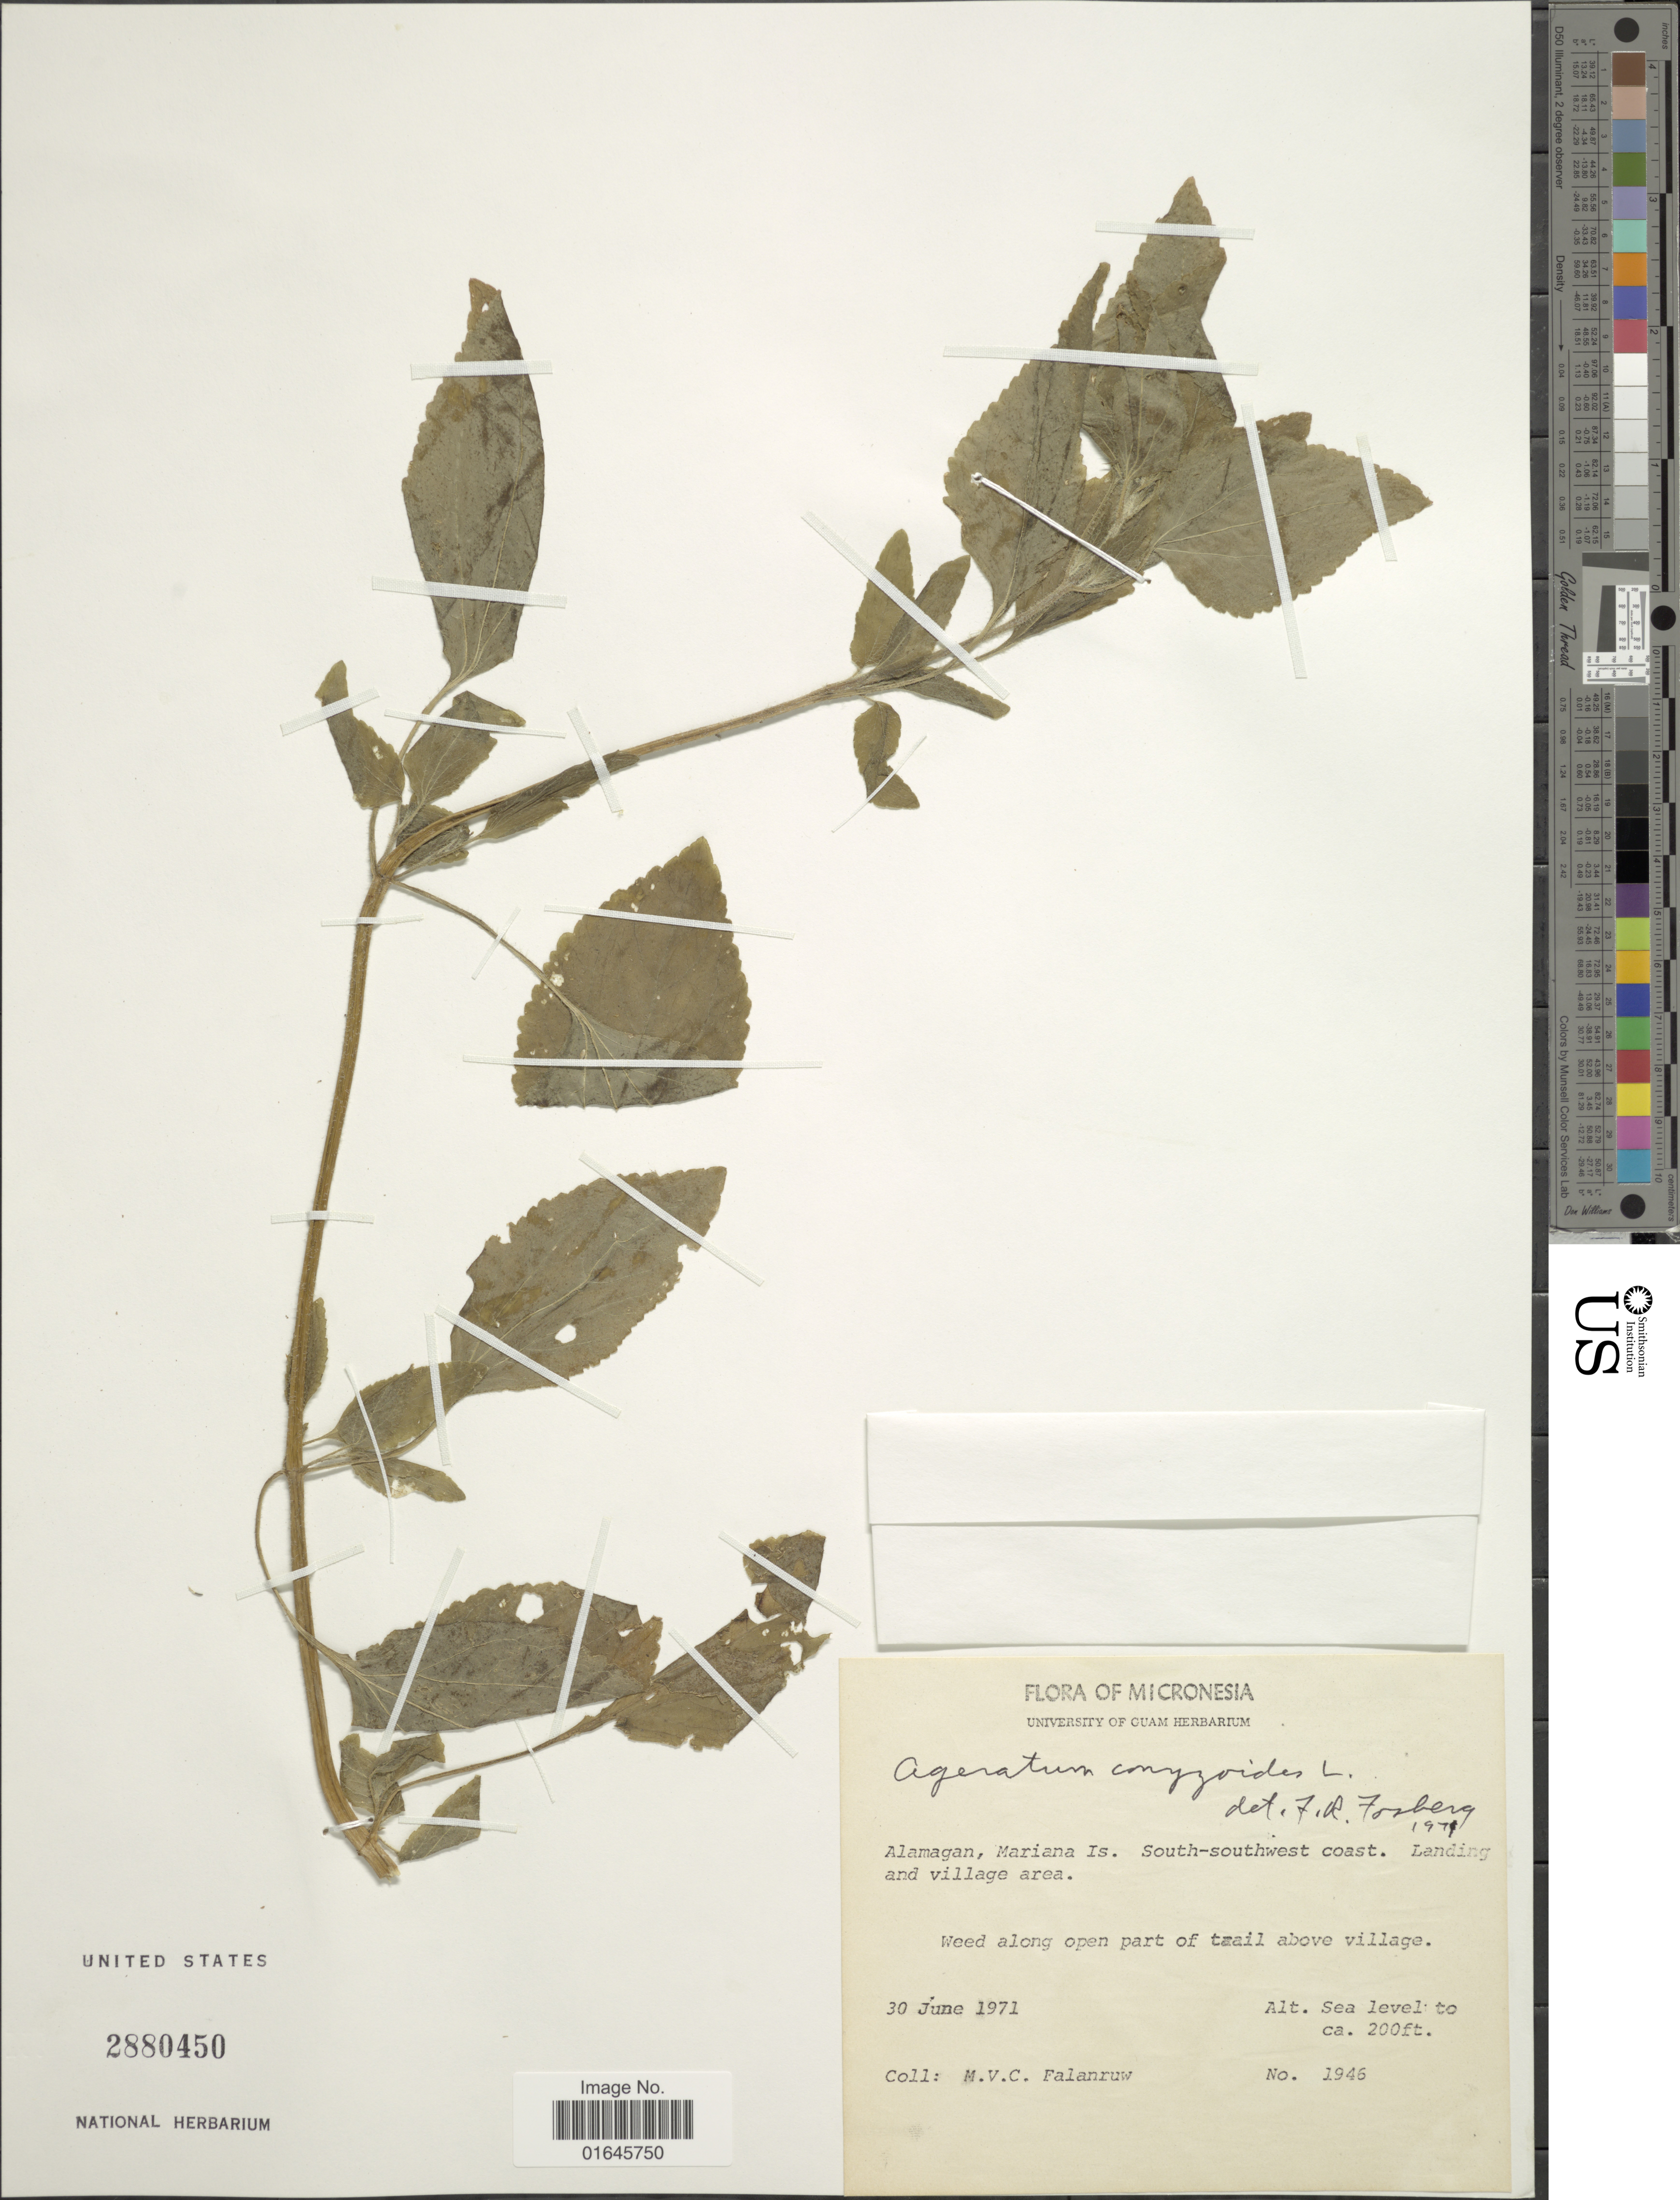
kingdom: Plantae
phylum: Tracheophyta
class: Magnoliopsida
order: Asterales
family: Asteraceae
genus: Ageratum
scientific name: Ageratum conyzoides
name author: L.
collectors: M. V. Falanruw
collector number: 1946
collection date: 1971-06-30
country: Northern Mariana Islands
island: Alamagan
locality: Alamagan, Mariana Is., South-southwest, Landing and village area, Weed along open part of trail above village, Micronesia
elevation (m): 61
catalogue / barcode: US 2880450